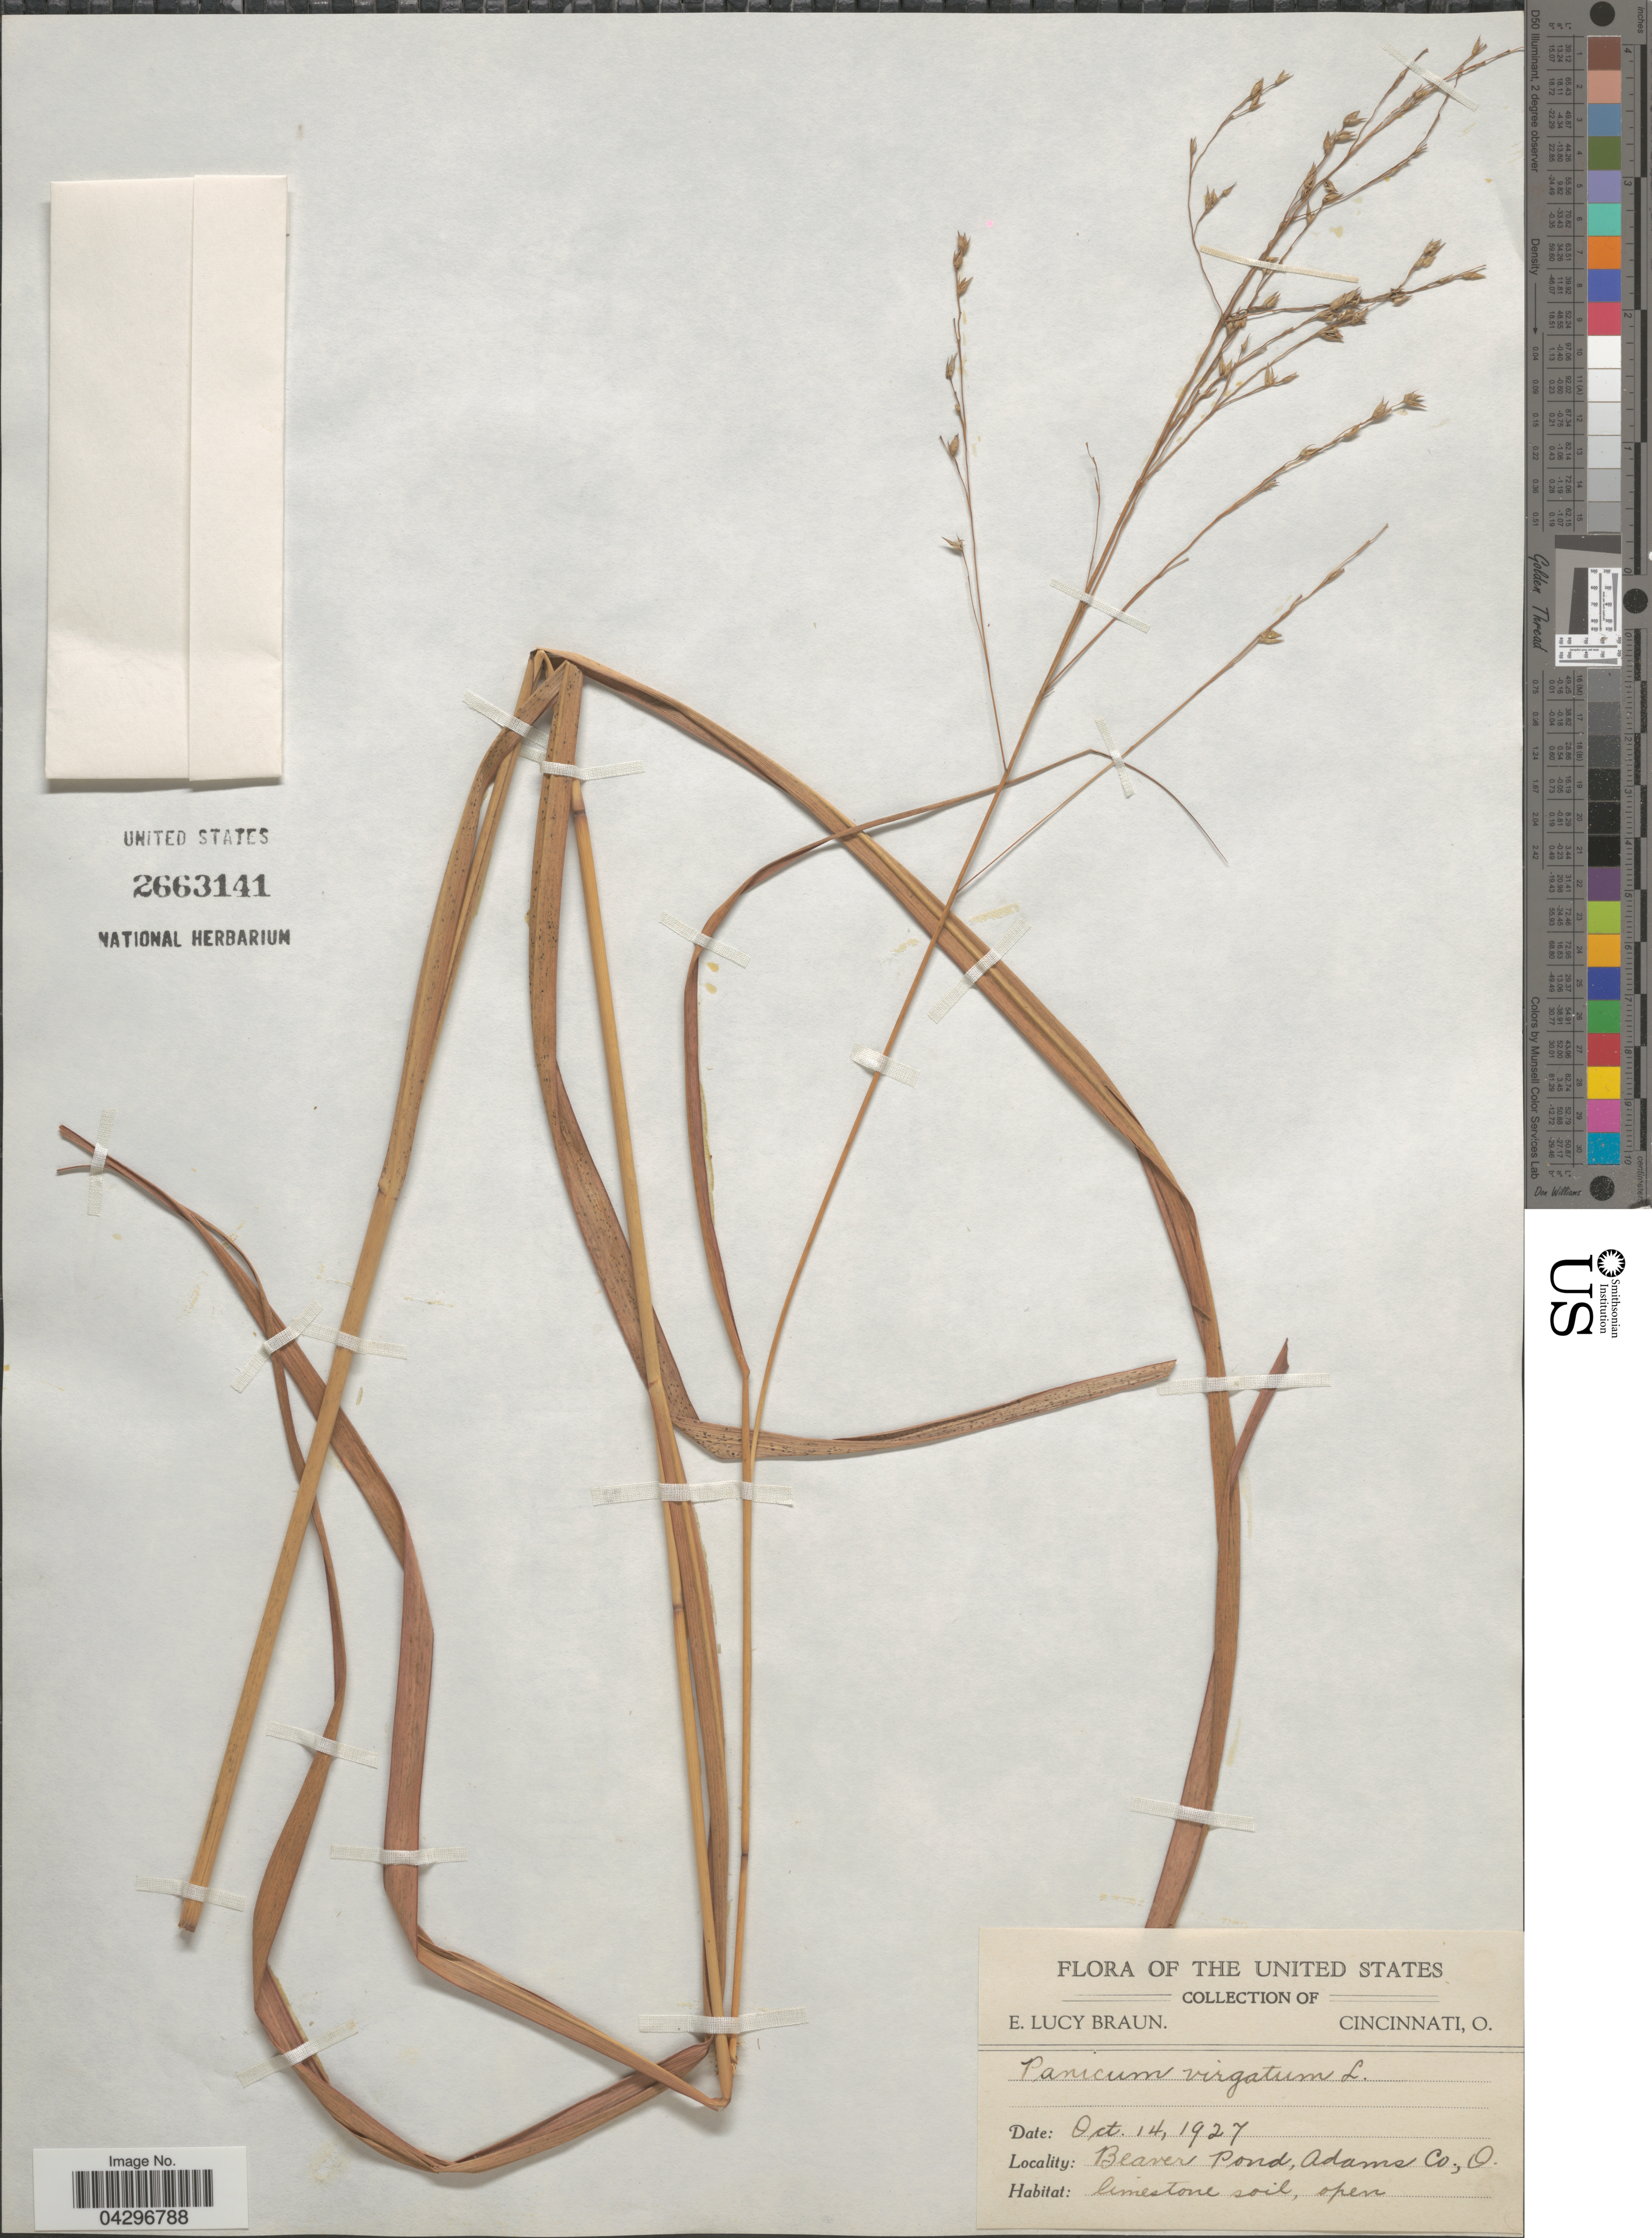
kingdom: Plantae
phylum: Tracheophyta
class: Liliopsida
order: Poales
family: Poaceae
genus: Panicum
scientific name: Panicum virgatum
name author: L.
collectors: E. L. Braun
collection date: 1927-10-14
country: United States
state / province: Ohio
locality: Beaver Pond, Adams Co.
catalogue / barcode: US 2663141